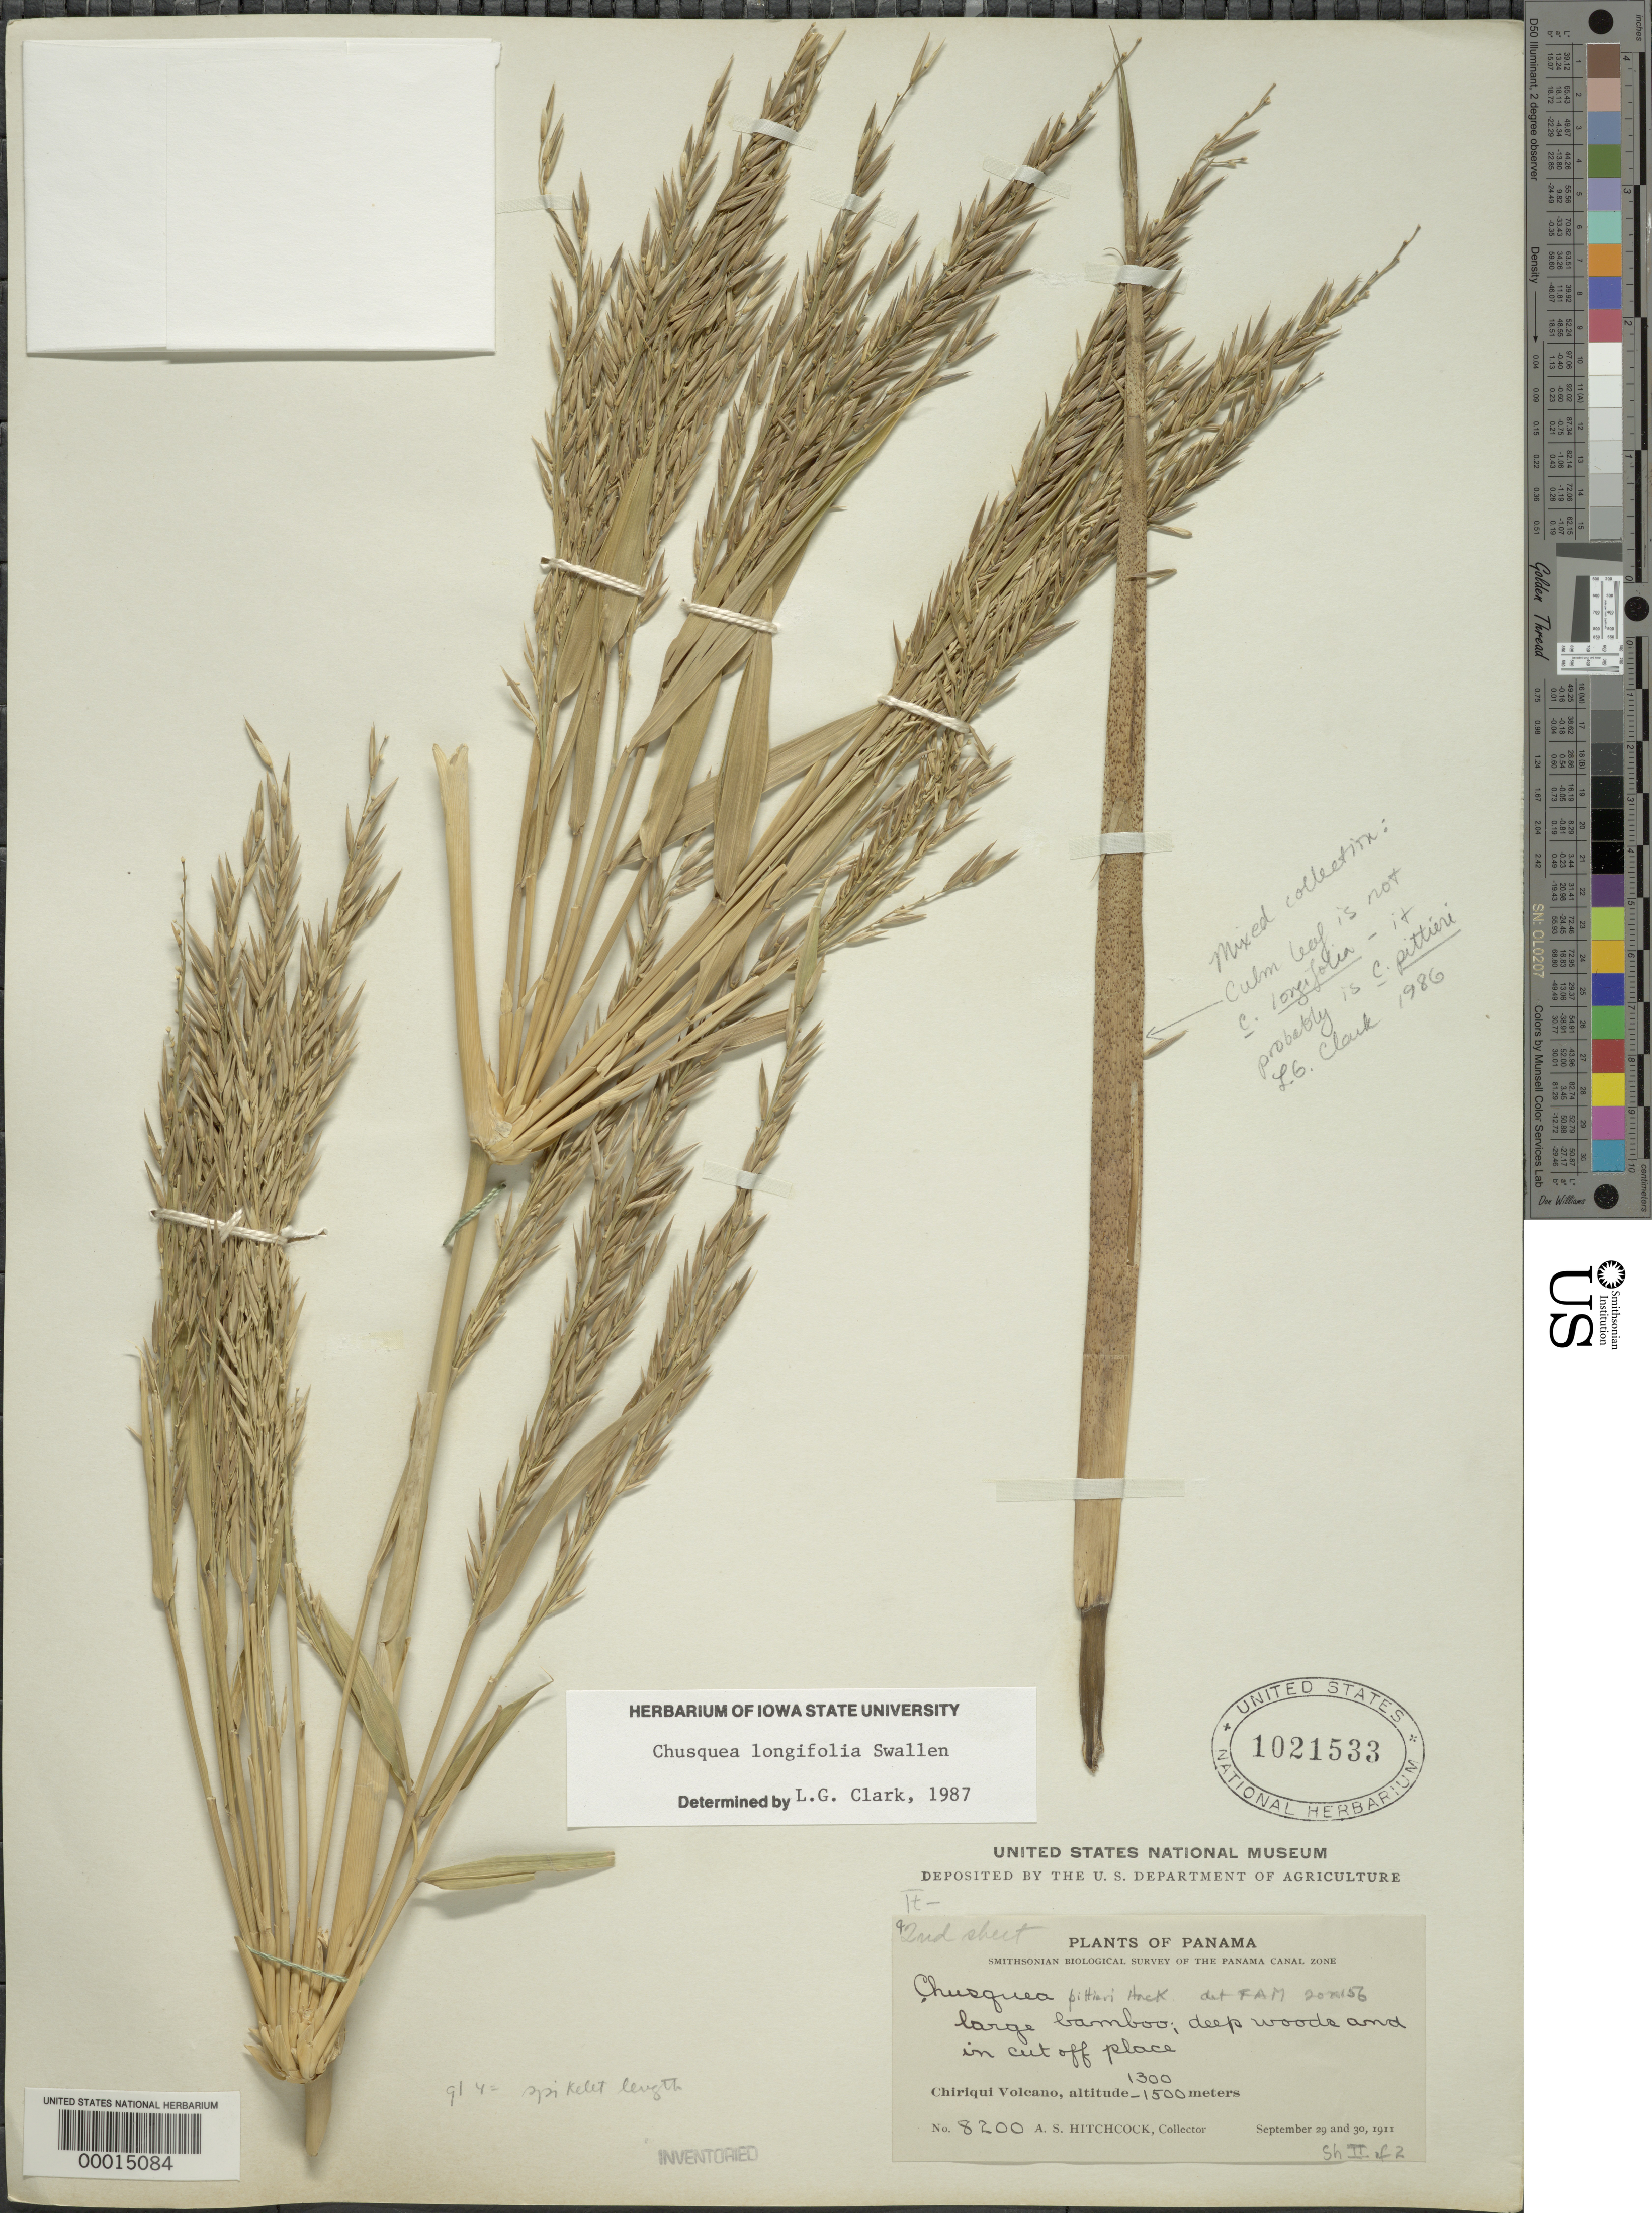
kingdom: Plantae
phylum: Tracheophyta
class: Liliopsida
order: Poales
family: Poaceae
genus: Chusquea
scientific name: Chusquea longifolia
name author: Swallen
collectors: A. S. Hitchcock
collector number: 8200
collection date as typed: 29 Sep 1911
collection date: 1911-09-29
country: Panama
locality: Chiriqui Volcano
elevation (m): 1300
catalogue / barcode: US 1021533